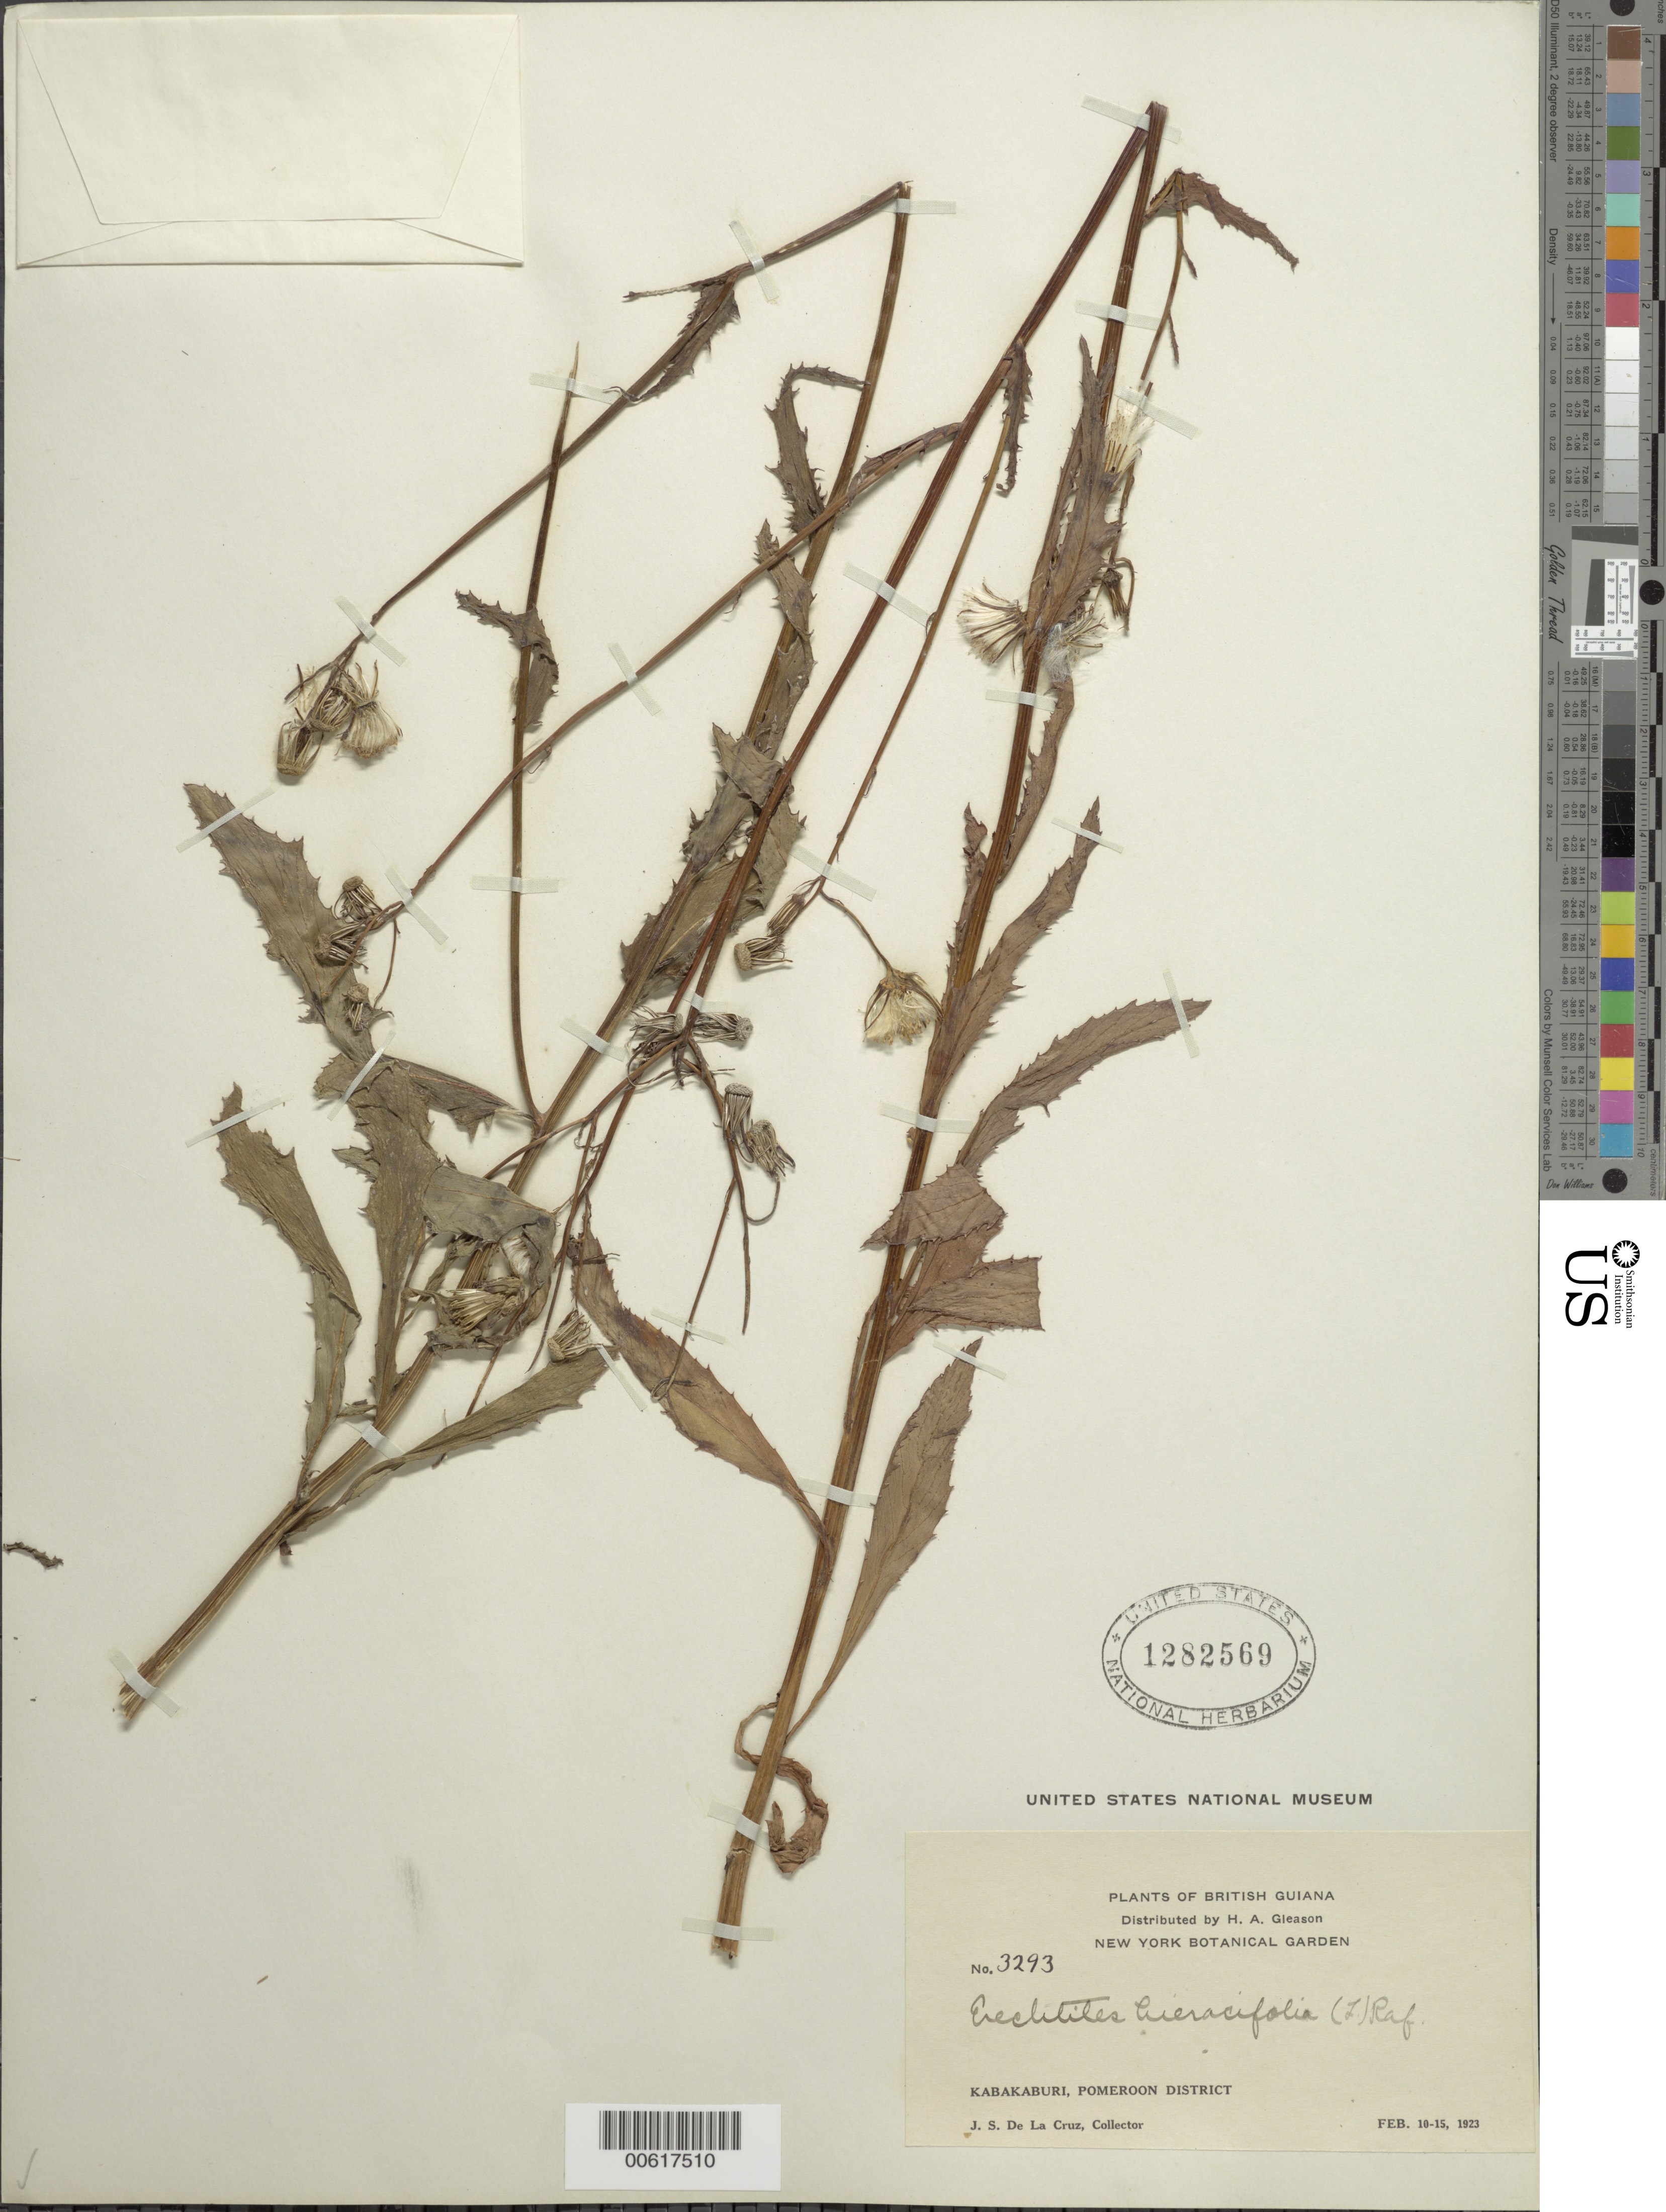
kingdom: Plantae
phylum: Tracheophyta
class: Magnoliopsida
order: Asterales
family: Asteraceae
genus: Erechtites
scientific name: Erechtites hieraciifolius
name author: (L.) Raf. ex DC.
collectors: J. S. de la Cruz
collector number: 3293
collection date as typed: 10-Feb-23 to 15-Feb-23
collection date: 1923-02-10/1923-02-15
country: Guyana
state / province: Pomeroon-Supenaam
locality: Kabakaburi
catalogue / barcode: US 1282569